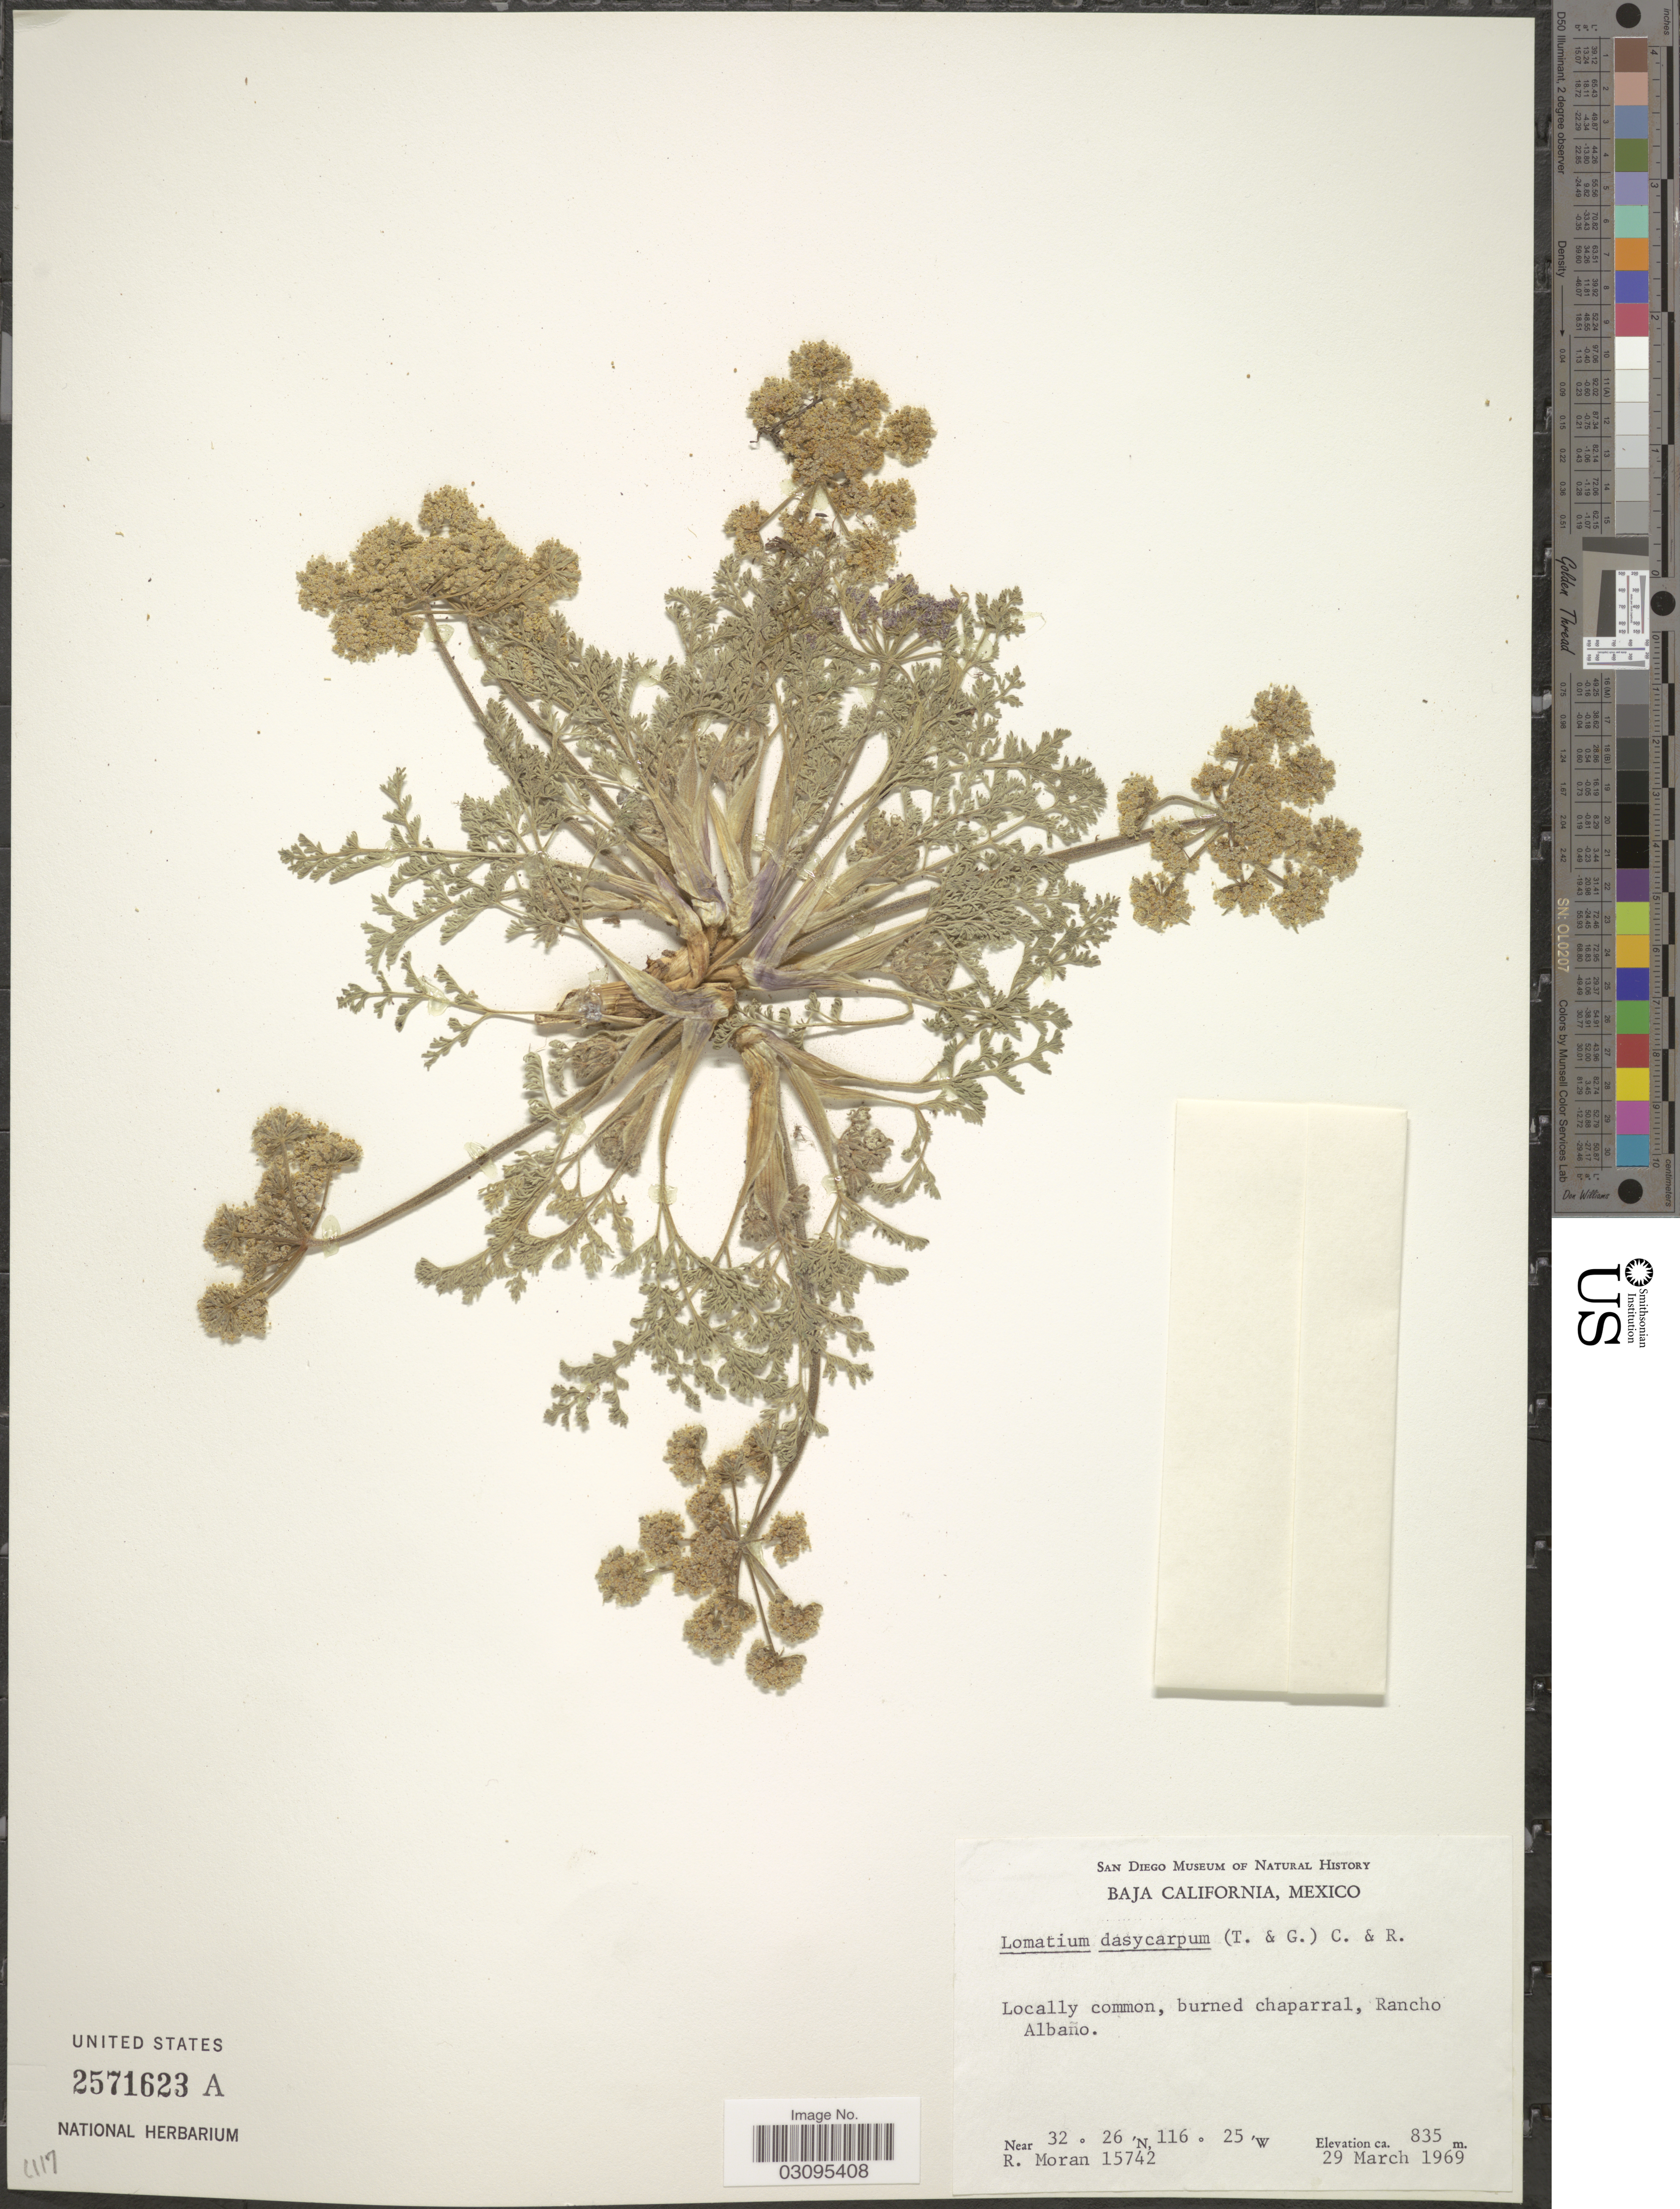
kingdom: Plantae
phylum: Tracheophyta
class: Magnoliopsida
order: Apiales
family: Apiaceae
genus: Lomatium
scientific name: Lomatium dasycarpum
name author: (Torr. & A. Gray) J.M. Coult. & Rose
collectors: R. Moran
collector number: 15742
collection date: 1969-03-29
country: Mexico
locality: Rancho Albaño.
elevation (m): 835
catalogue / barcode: US 2571623A